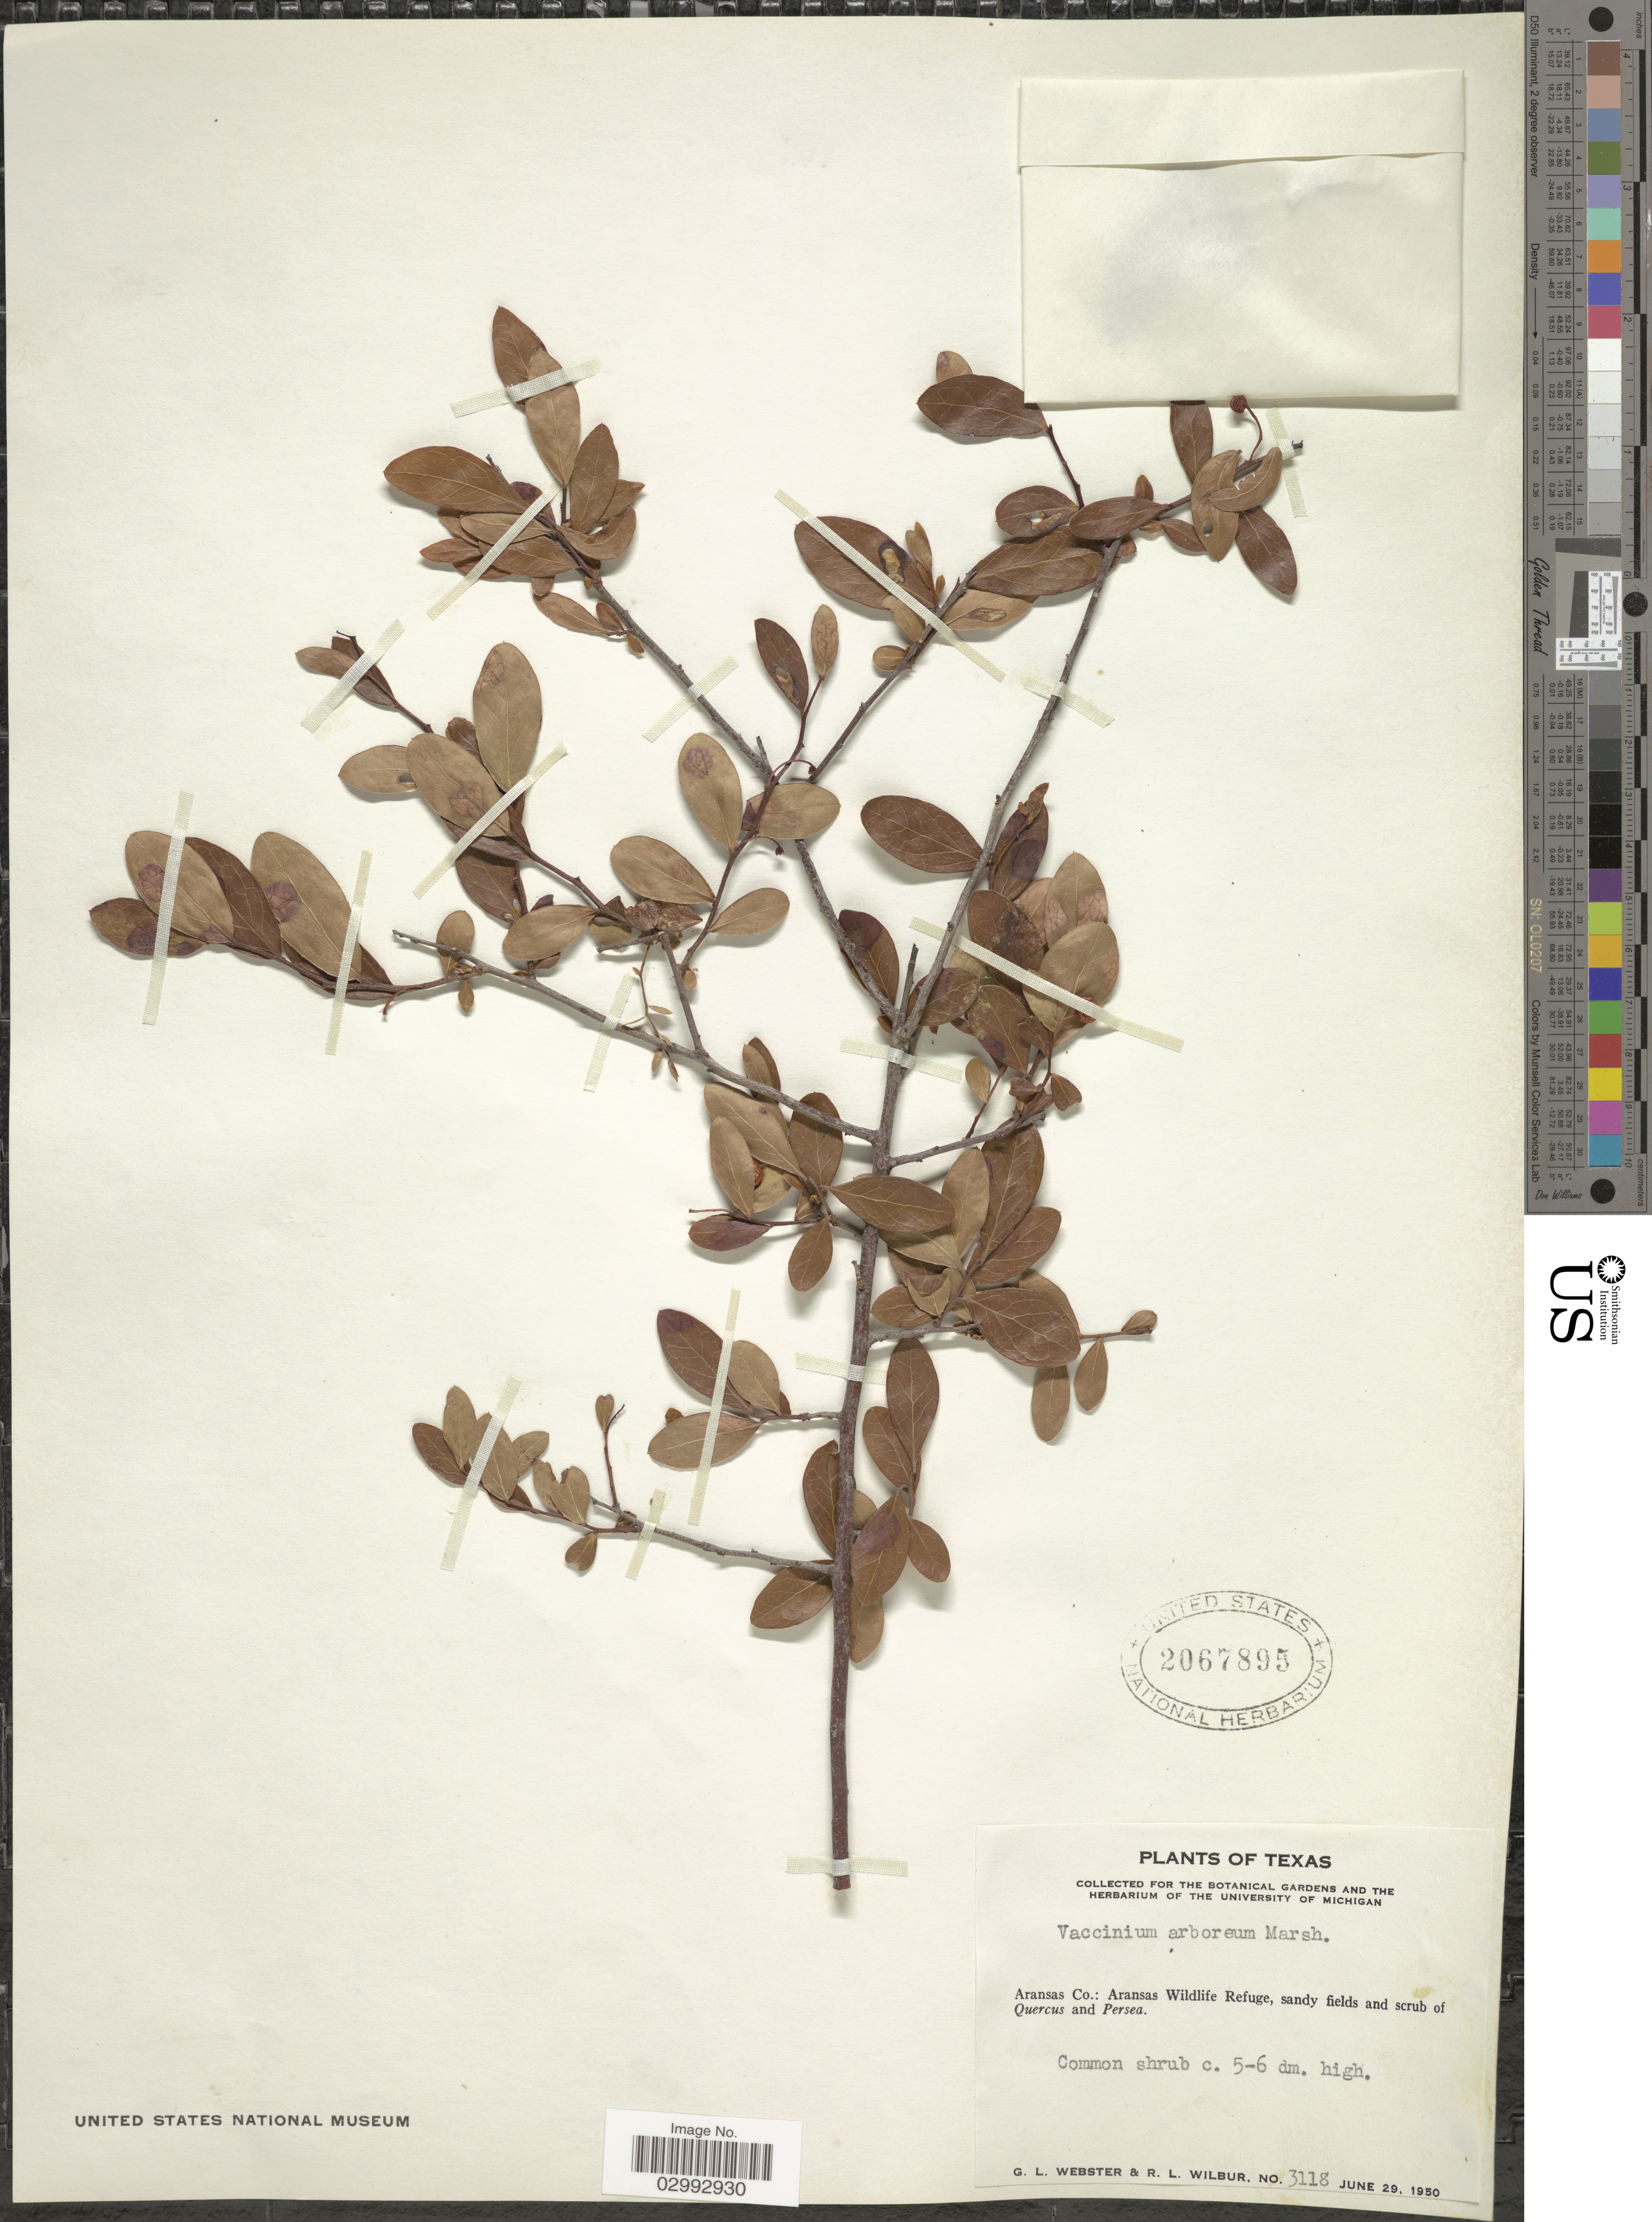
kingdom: Plantae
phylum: Tracheophyta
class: Magnoliopsida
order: Ericales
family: Ericaceae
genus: Batodendron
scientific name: Batodendron arboreum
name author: Nutt.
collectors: G. L. Webster & R. L. Wilbur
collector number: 3118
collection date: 1950-06-29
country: United States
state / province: Texas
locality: Aransas Co.: Aransas Wildlife Refuge.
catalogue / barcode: US 2067895